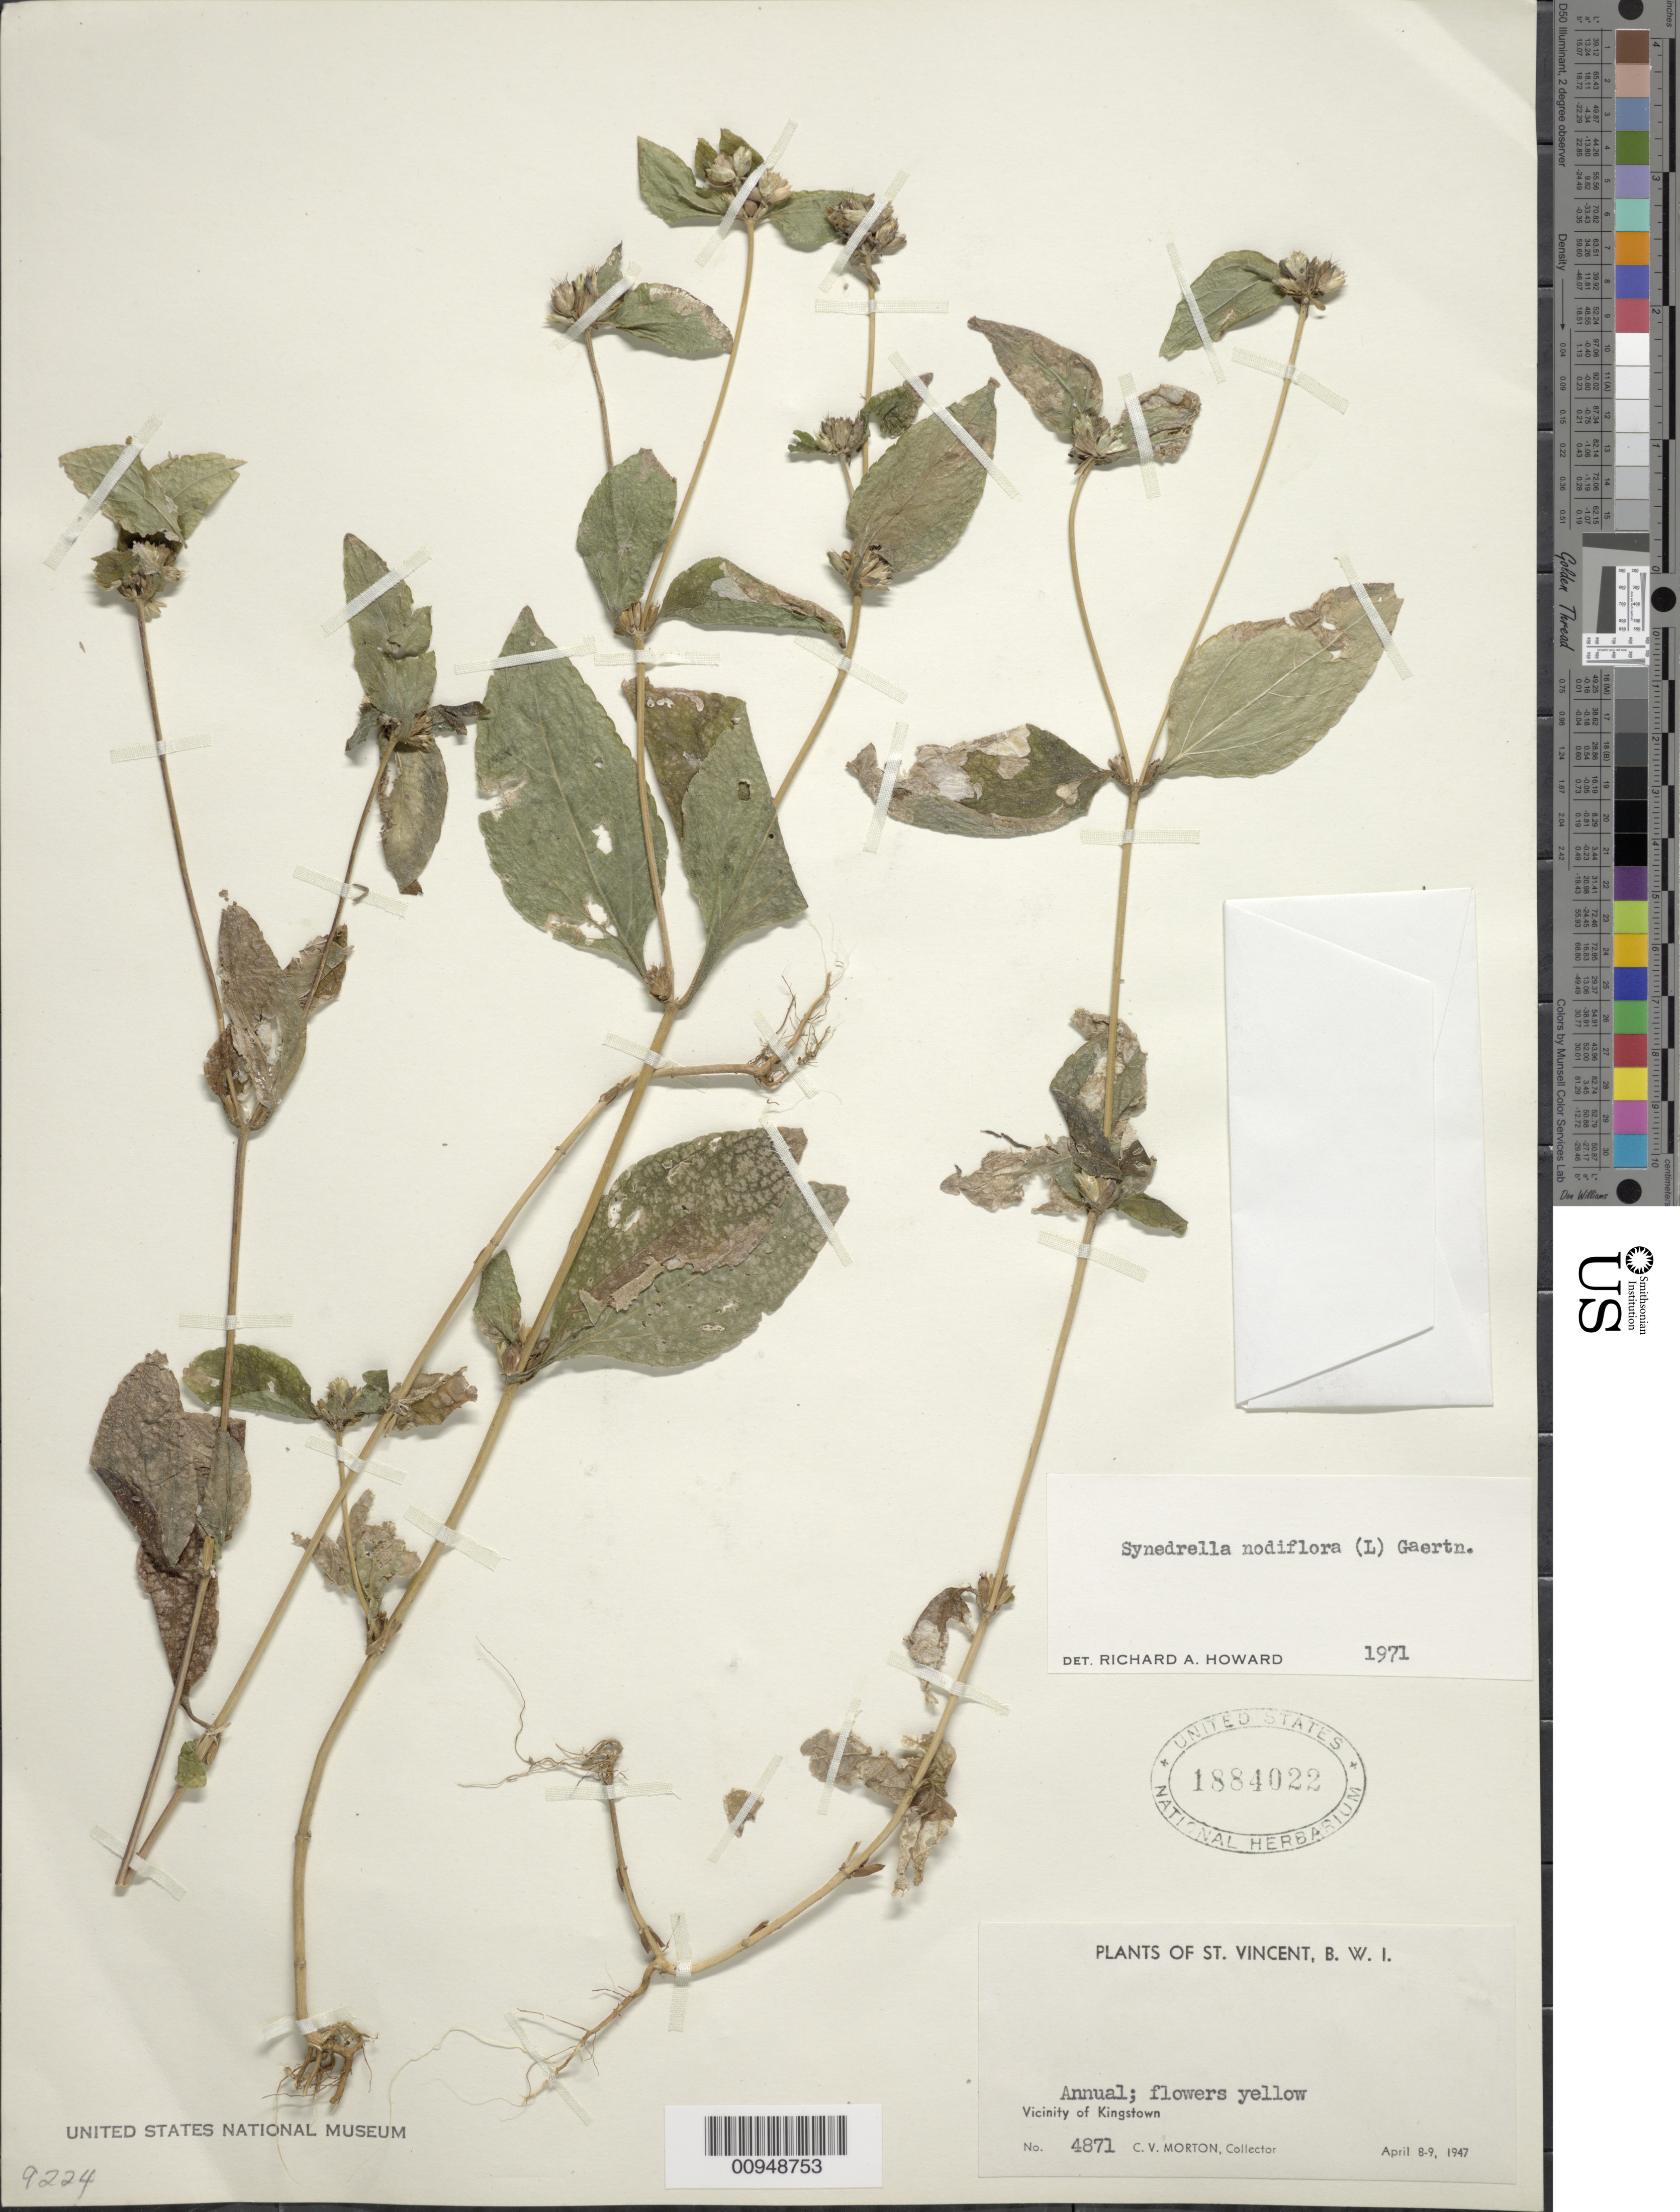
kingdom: Plantae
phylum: Tracheophyta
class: Magnoliopsida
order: Asterales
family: Asteraceae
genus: Synedrella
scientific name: Synedrella nodiflora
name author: (L.) Gaertn.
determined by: Howard, R. A.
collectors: C. V. Morton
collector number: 4871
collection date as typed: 08 Apr 1947 to 09 Apr 1947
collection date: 1947-04-08/1947-04-09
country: St. Vincent - Grenadines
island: St. Vincent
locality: Vicinity of Kingstown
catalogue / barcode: US 1884022